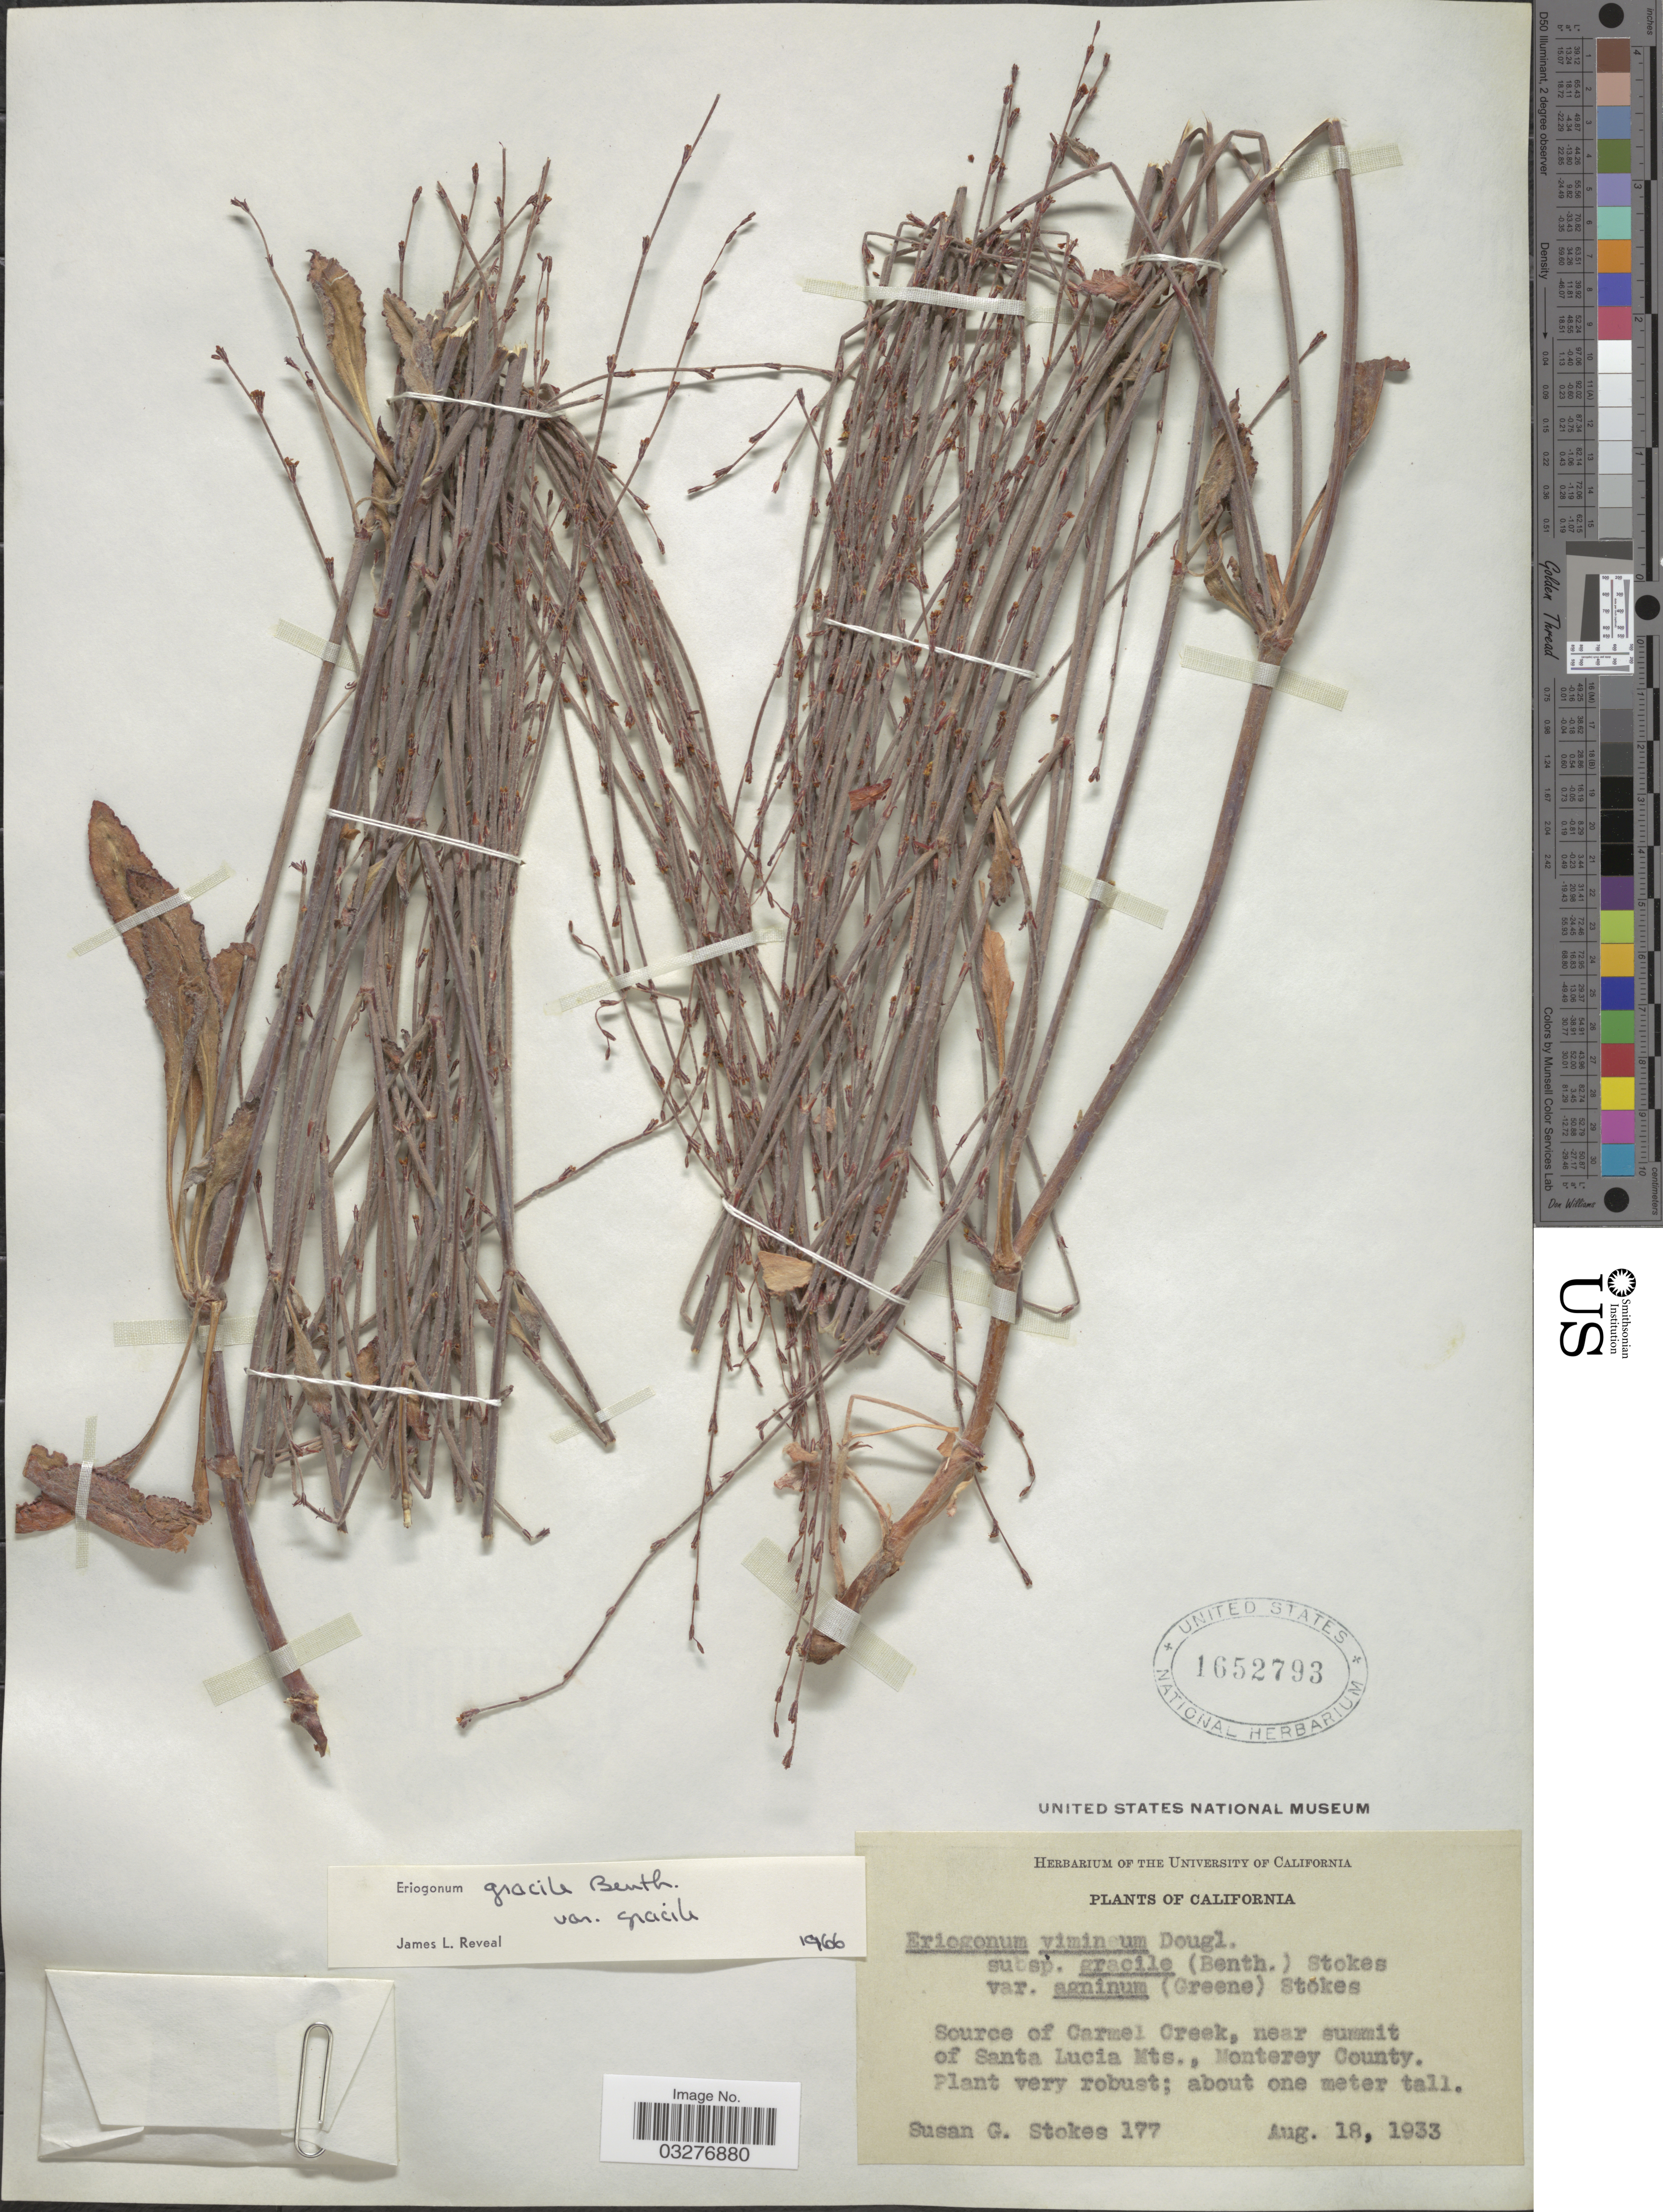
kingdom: Plantae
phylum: Tracheophyta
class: Magnoliopsida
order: Caryophyllales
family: Polygonaceae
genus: Eriogonum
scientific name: Eriogonum gracile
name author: Benth.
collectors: S. G. Stokes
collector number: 177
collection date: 1933-08-18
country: United States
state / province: California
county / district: Monterey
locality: Source of Carmel Creek, near summit of Santa Lucia Mts., Monterey County.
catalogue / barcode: US 1652793